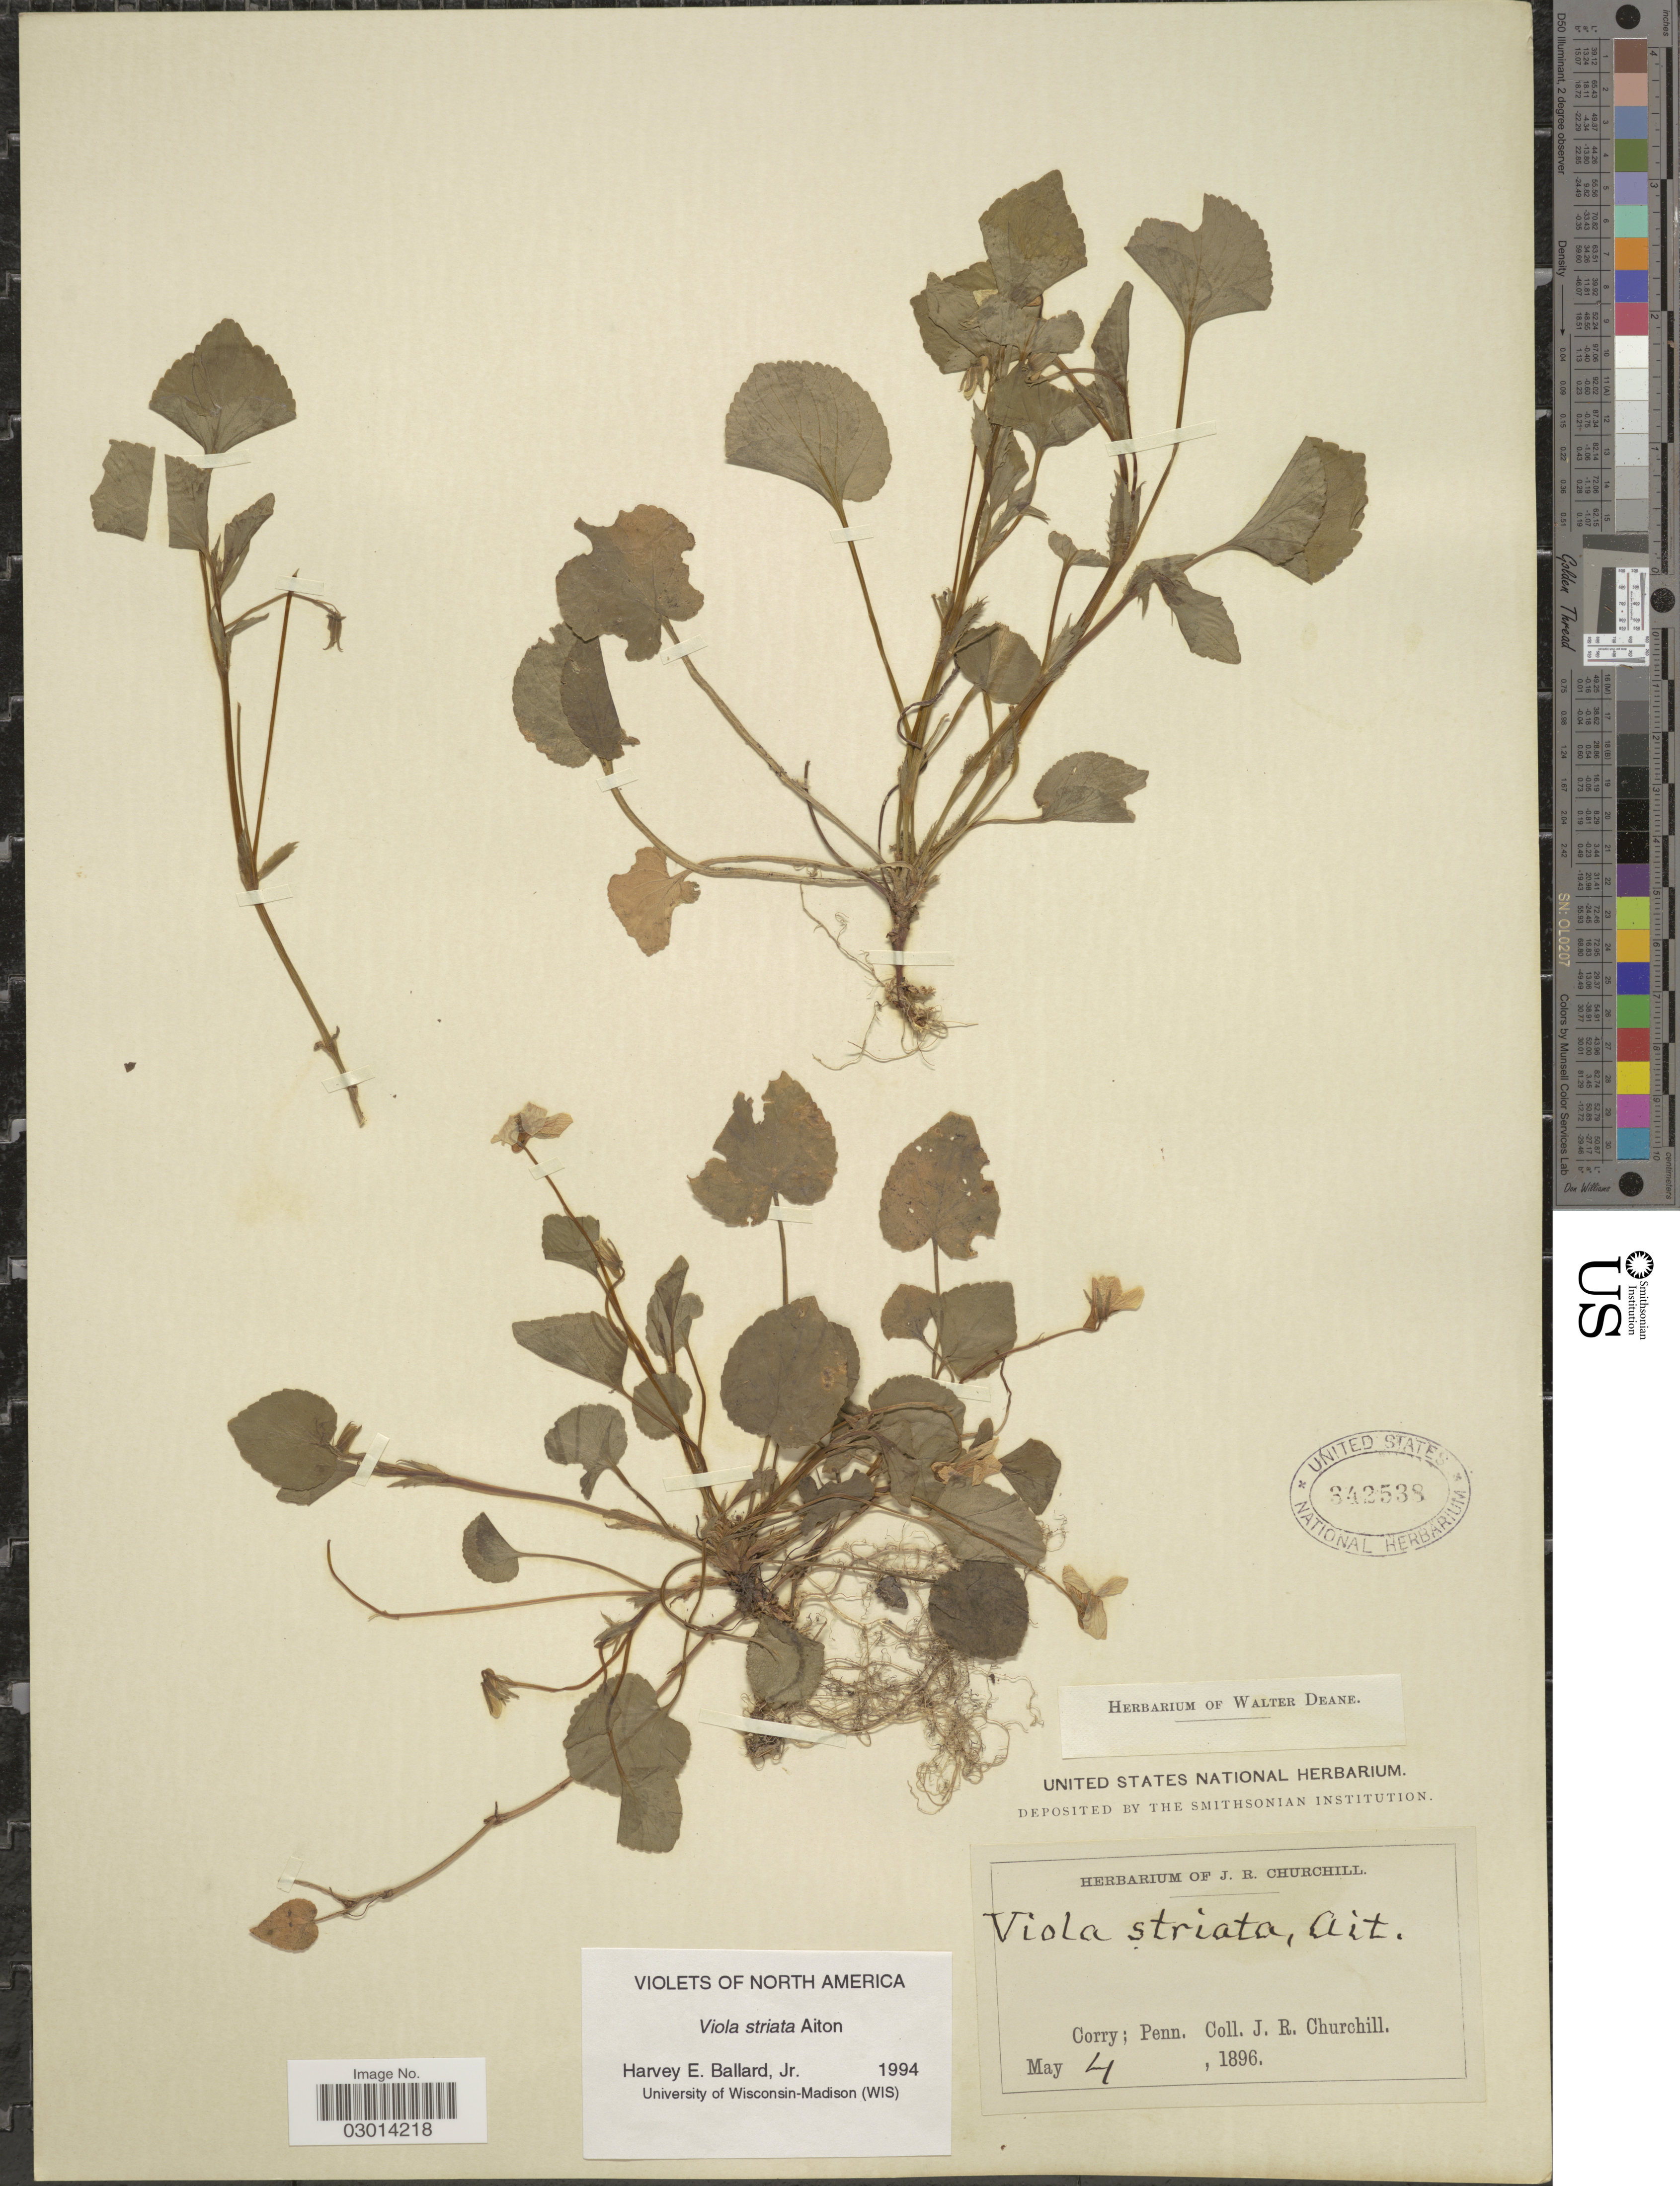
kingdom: Plantae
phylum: Tracheophyta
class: Magnoliopsida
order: Malpighiales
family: Violaceae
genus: Viola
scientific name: Viola rostrata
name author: Pursh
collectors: J. Churchill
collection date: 1896-05-04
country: United States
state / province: Pennsylvania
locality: Corry; Penn.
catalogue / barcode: US 342538